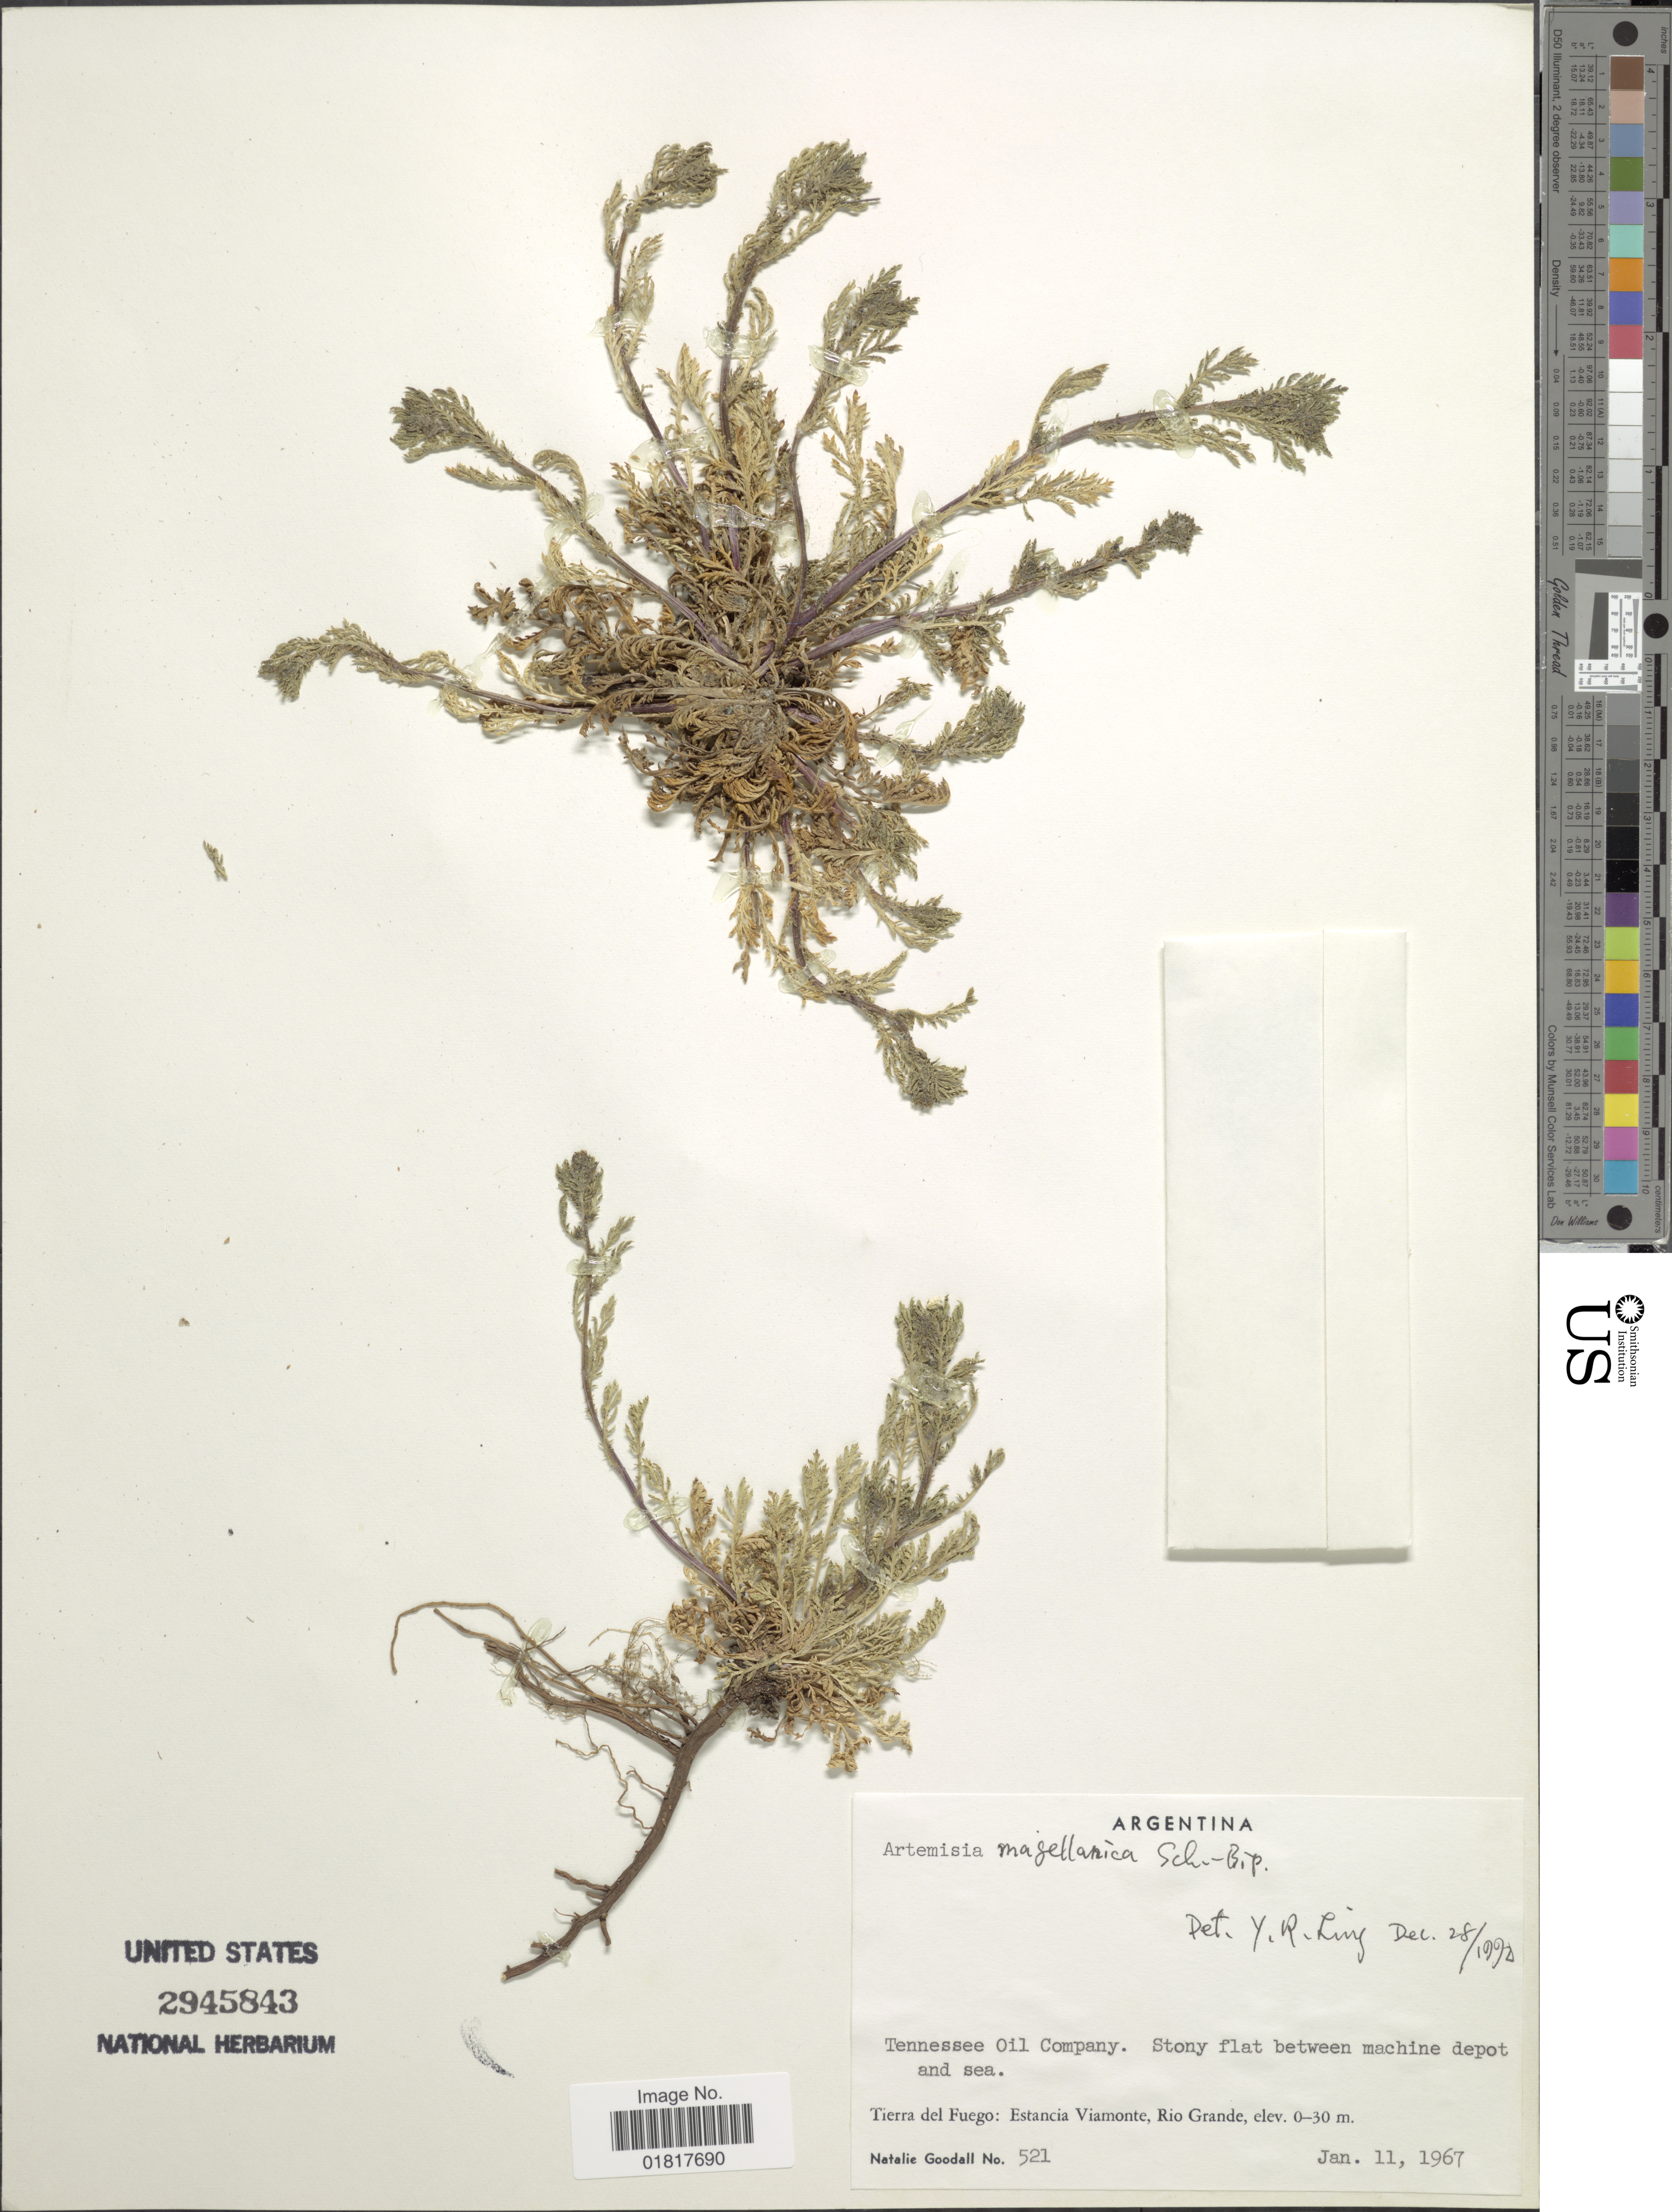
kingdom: Plantae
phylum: Tracheophyta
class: Magnoliopsida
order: Asterales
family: Asteraceae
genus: Artemisia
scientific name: Artemisia magellanica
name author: Sch. Bip.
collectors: N. Goodall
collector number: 521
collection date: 1967-01-11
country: Argentina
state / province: Tierra del Fuego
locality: Tennessee Oil Company. Stony flat between machine depot and sea, Tierra del Fuego: Estancia Viamonte, Rio Grande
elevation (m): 0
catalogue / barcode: US 2945843